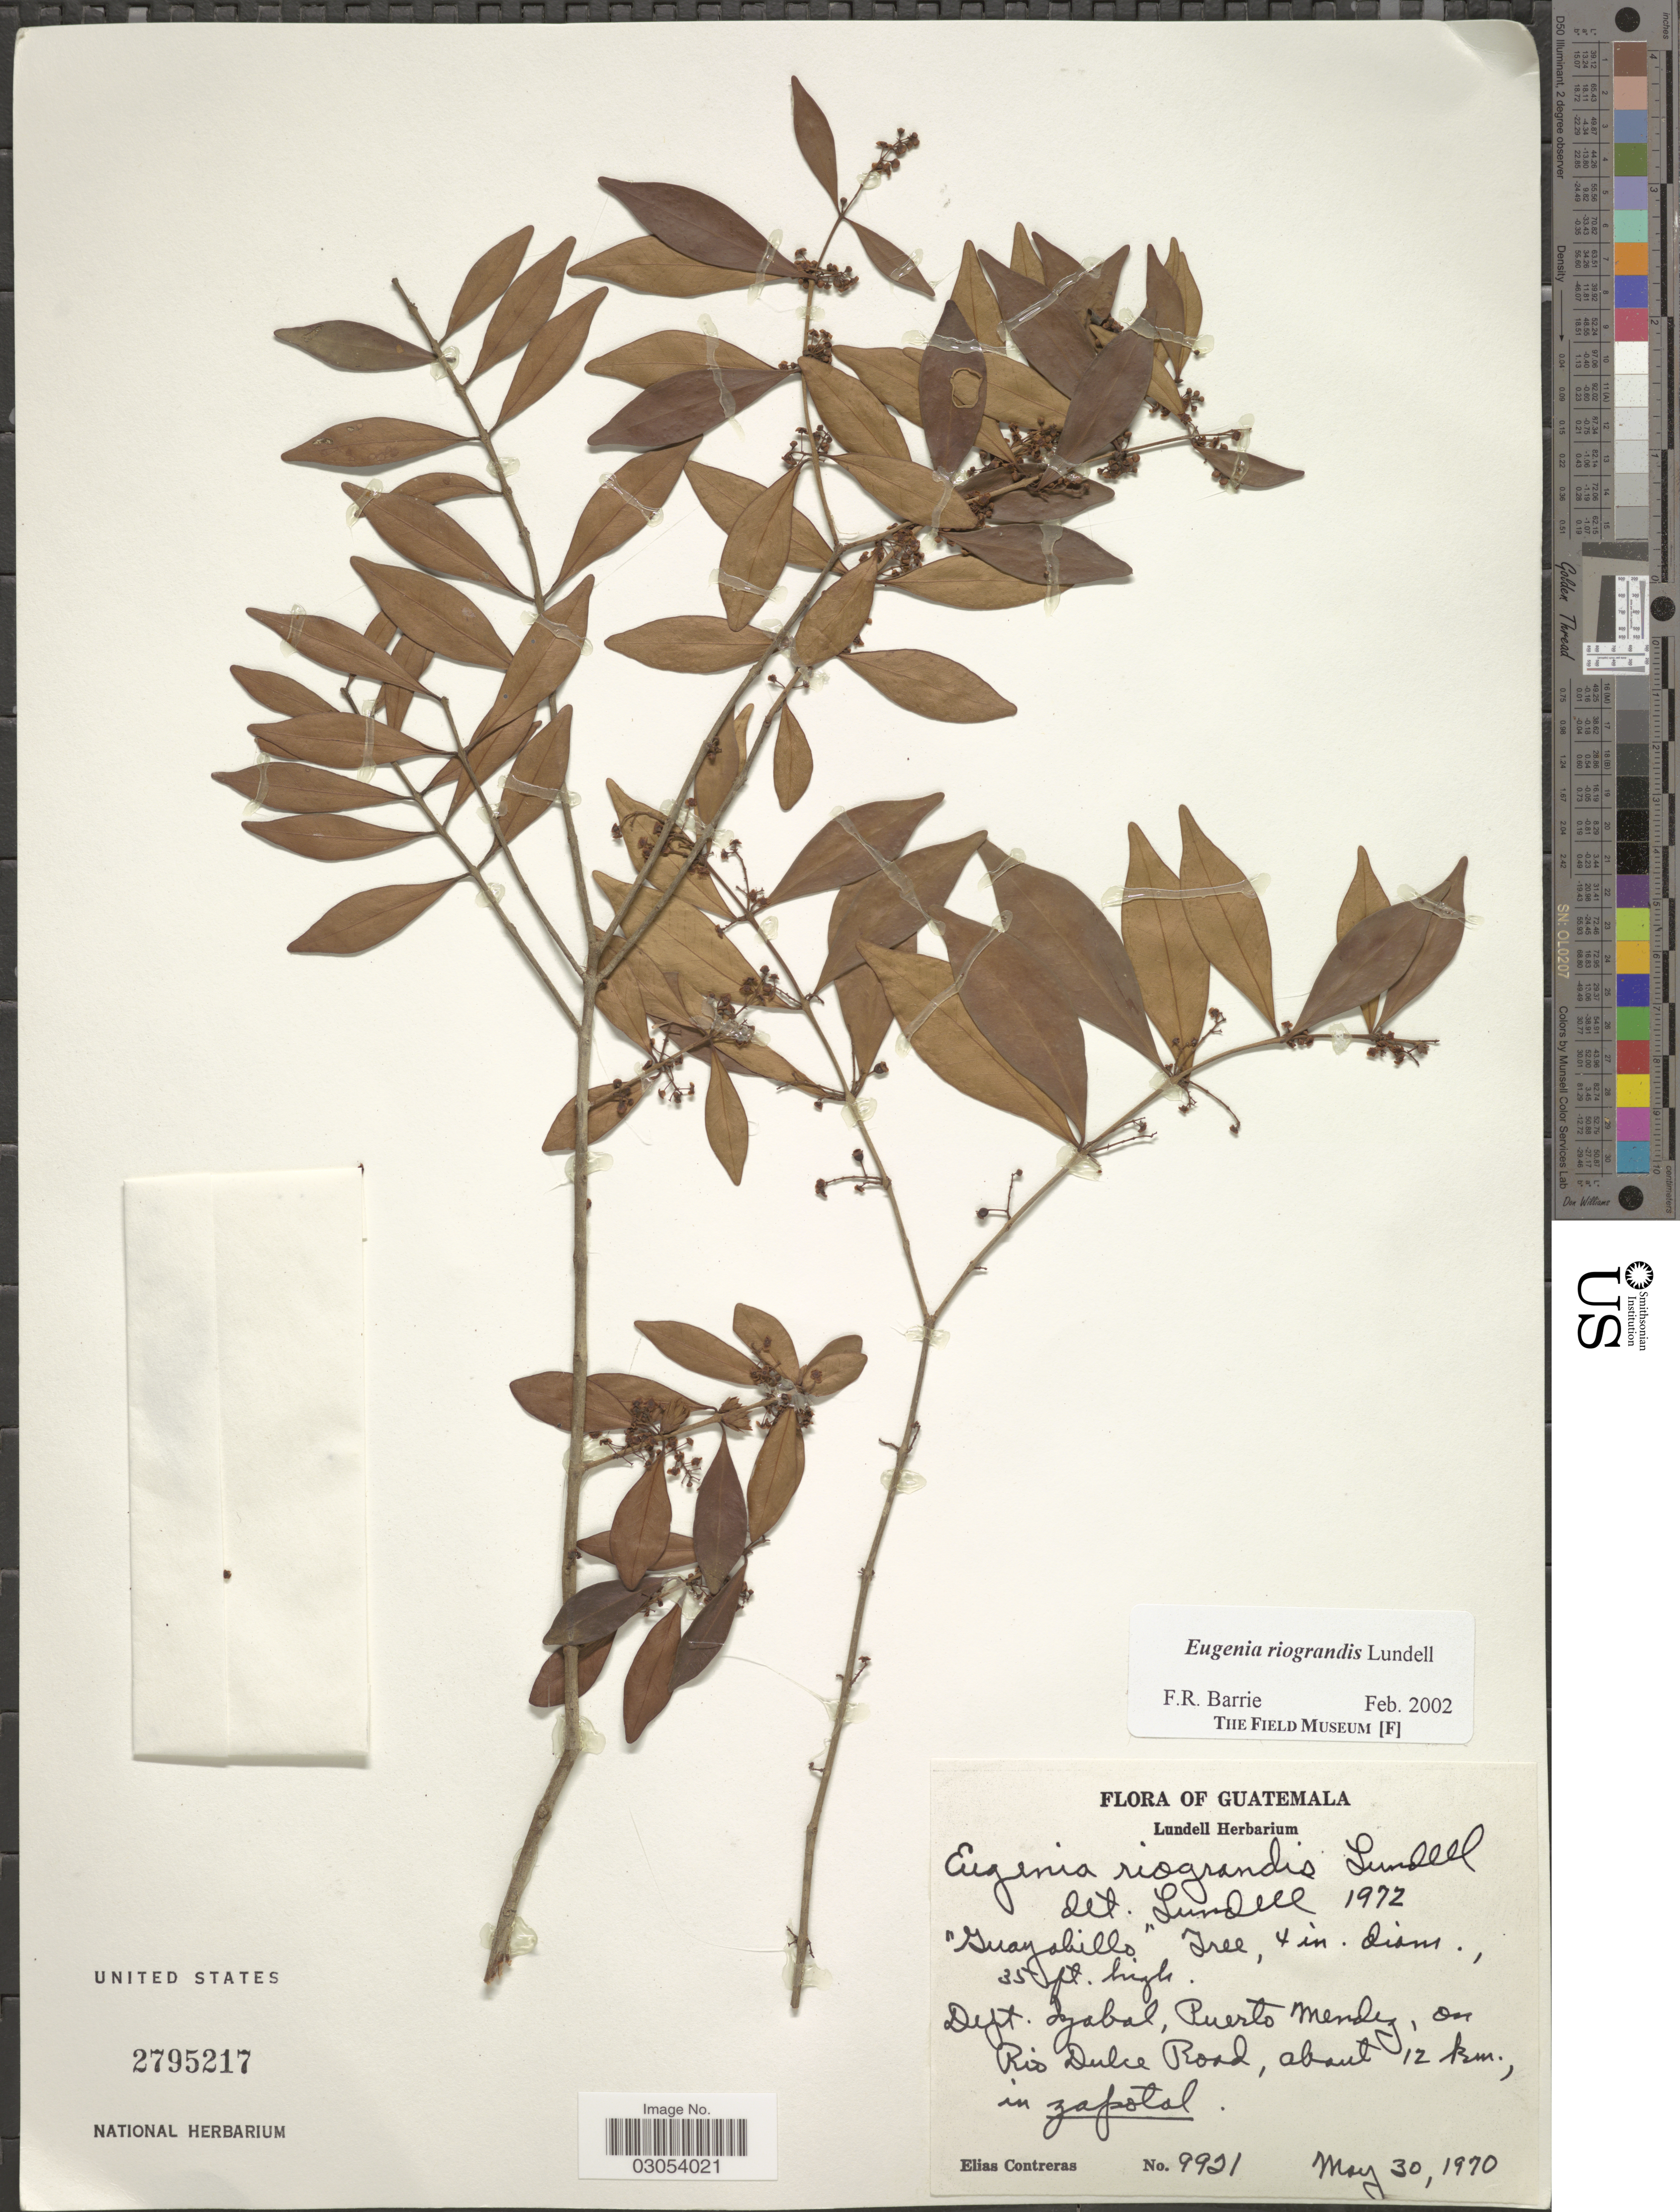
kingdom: Plantae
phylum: Tracheophyta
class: Magnoliopsida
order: Myrtales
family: Myrtaceae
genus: Eugenia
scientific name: Eugenia riograndis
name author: Lundell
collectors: E. Contreras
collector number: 9921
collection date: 1970-05-30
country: Guatemala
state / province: Izabal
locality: Dept. Izabal, Puerto Mendez, on Rio Dulce Road, about 12 km., in zapotal.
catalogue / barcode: US 2795217